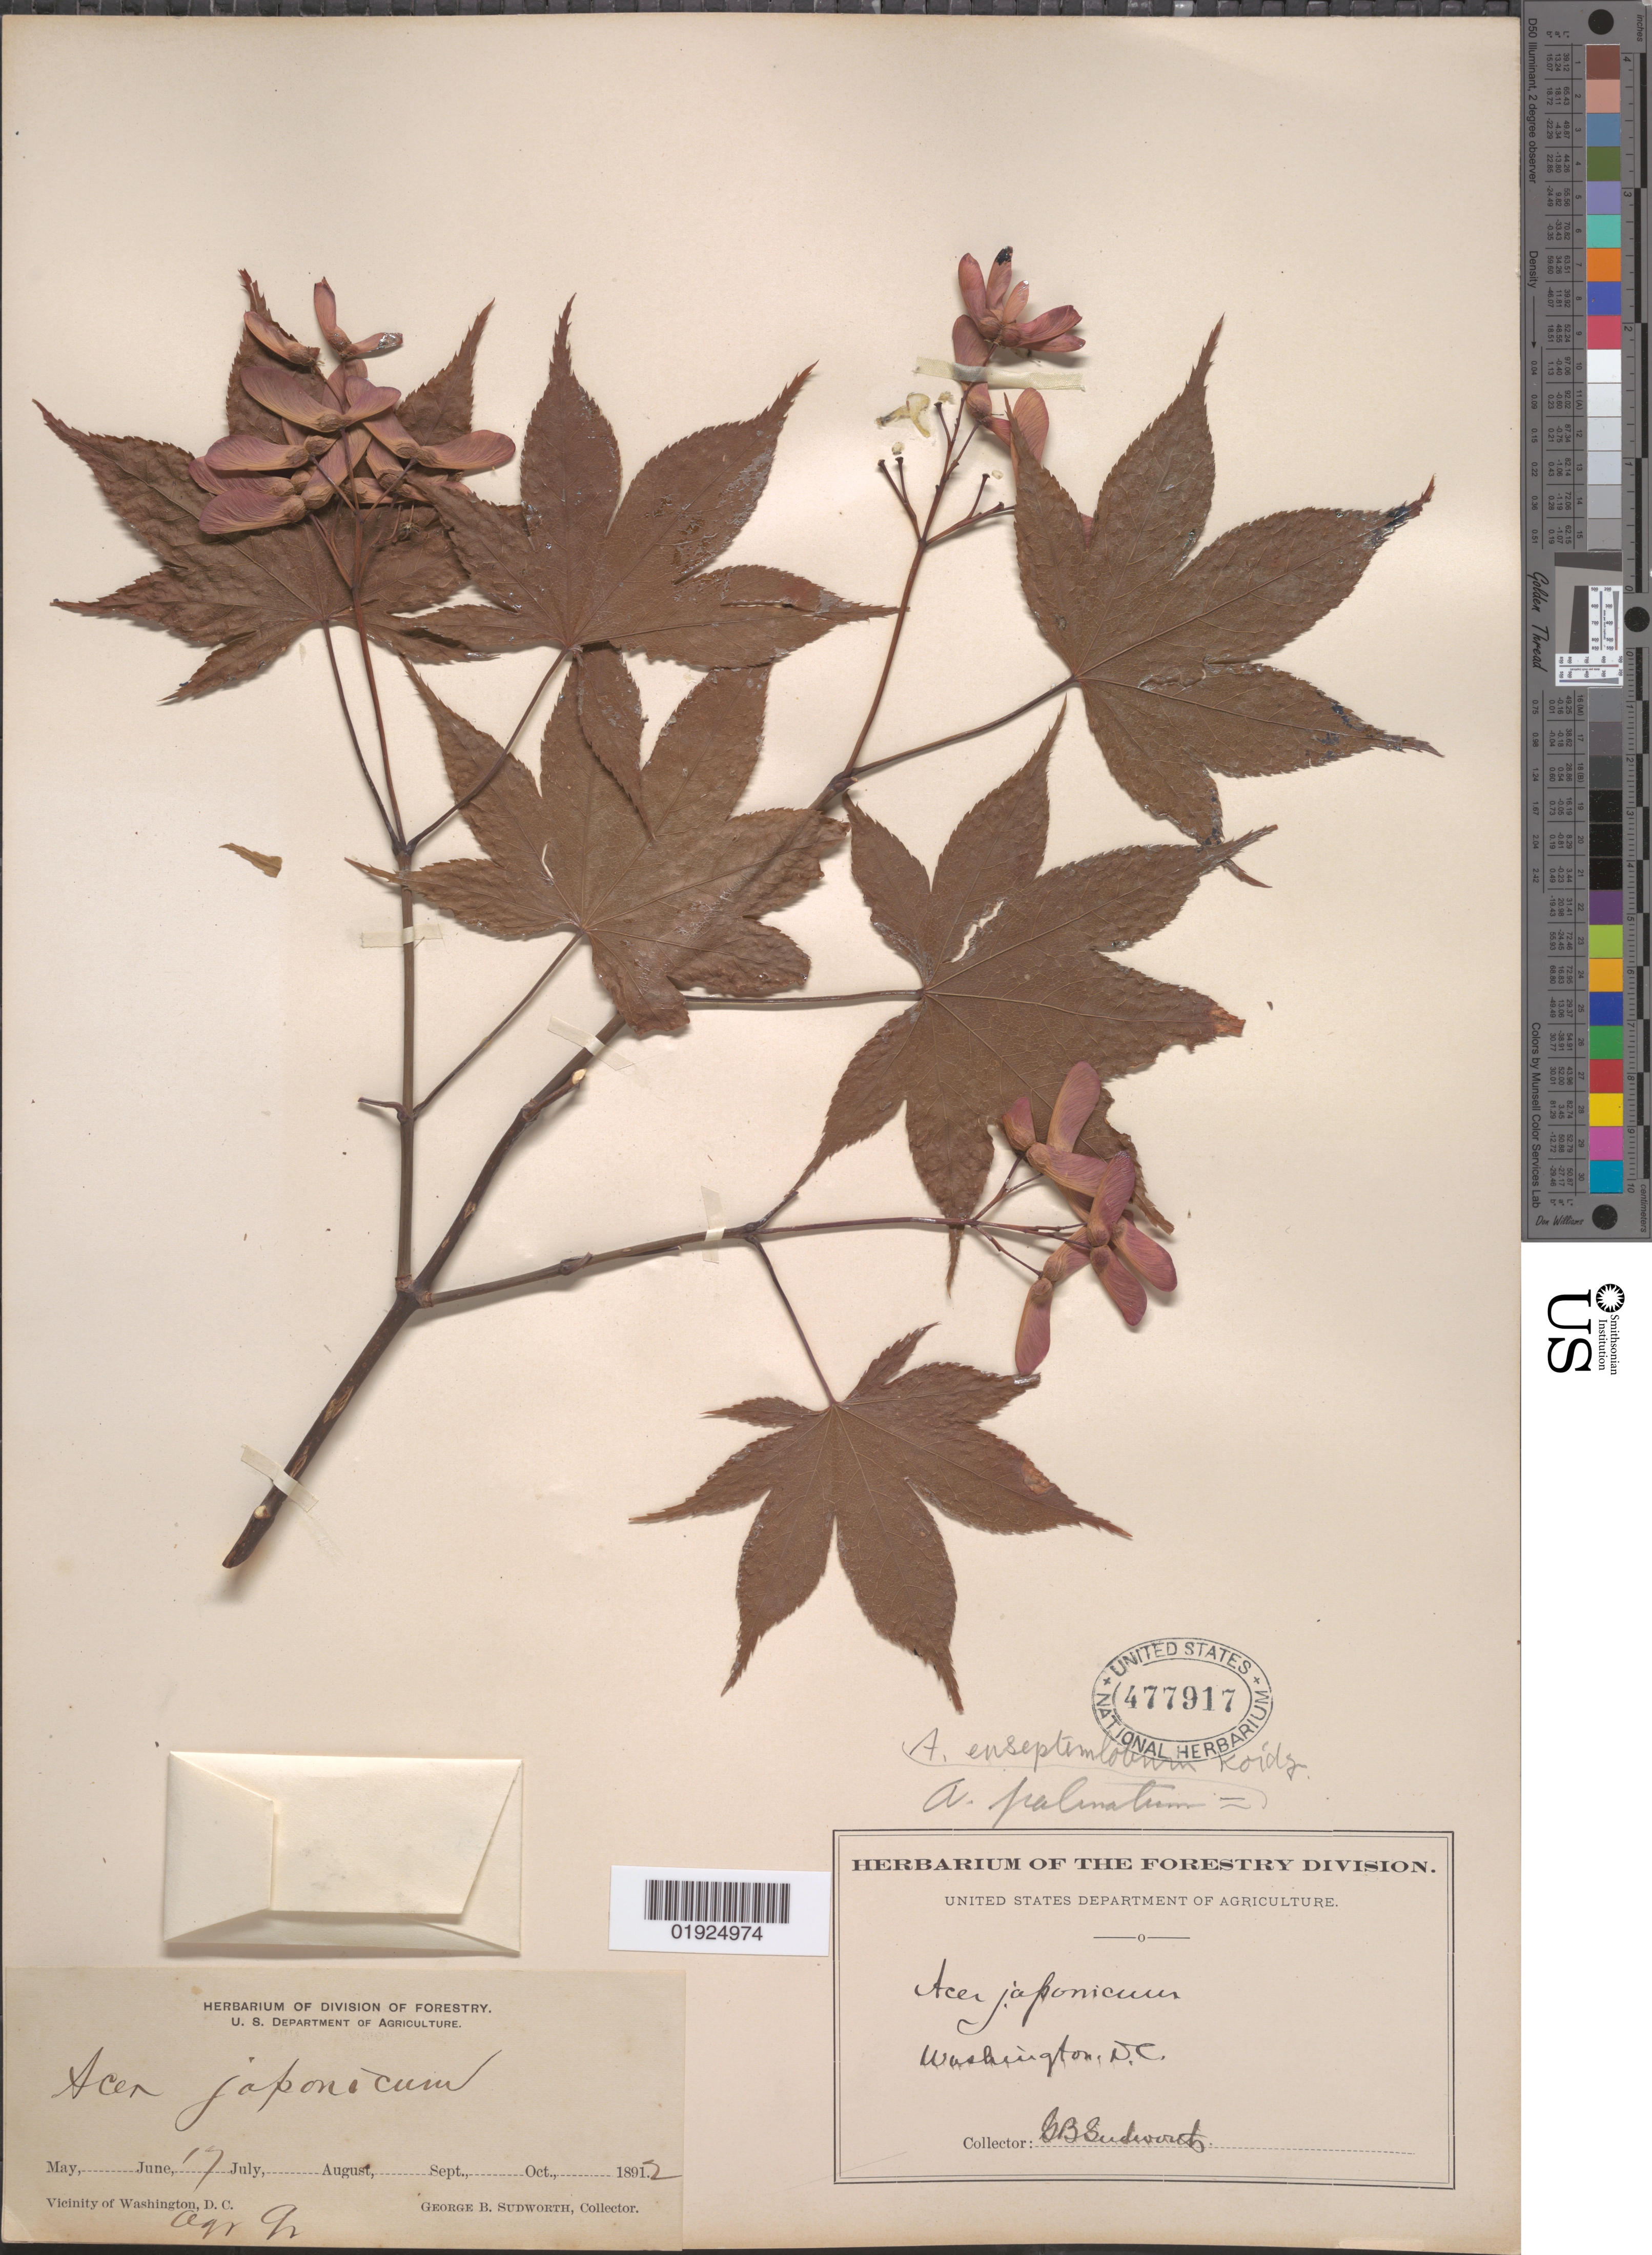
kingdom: Plantae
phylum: Tracheophyta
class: Magnoliopsida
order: Sapindales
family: Sapindaceae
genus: Acer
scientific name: Acer palmatum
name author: Thunb.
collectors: G. B. Sudworth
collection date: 1892-06-17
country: United States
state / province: District of Columbia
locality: Agricultural grounds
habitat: Agricultural grounds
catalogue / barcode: US 477917